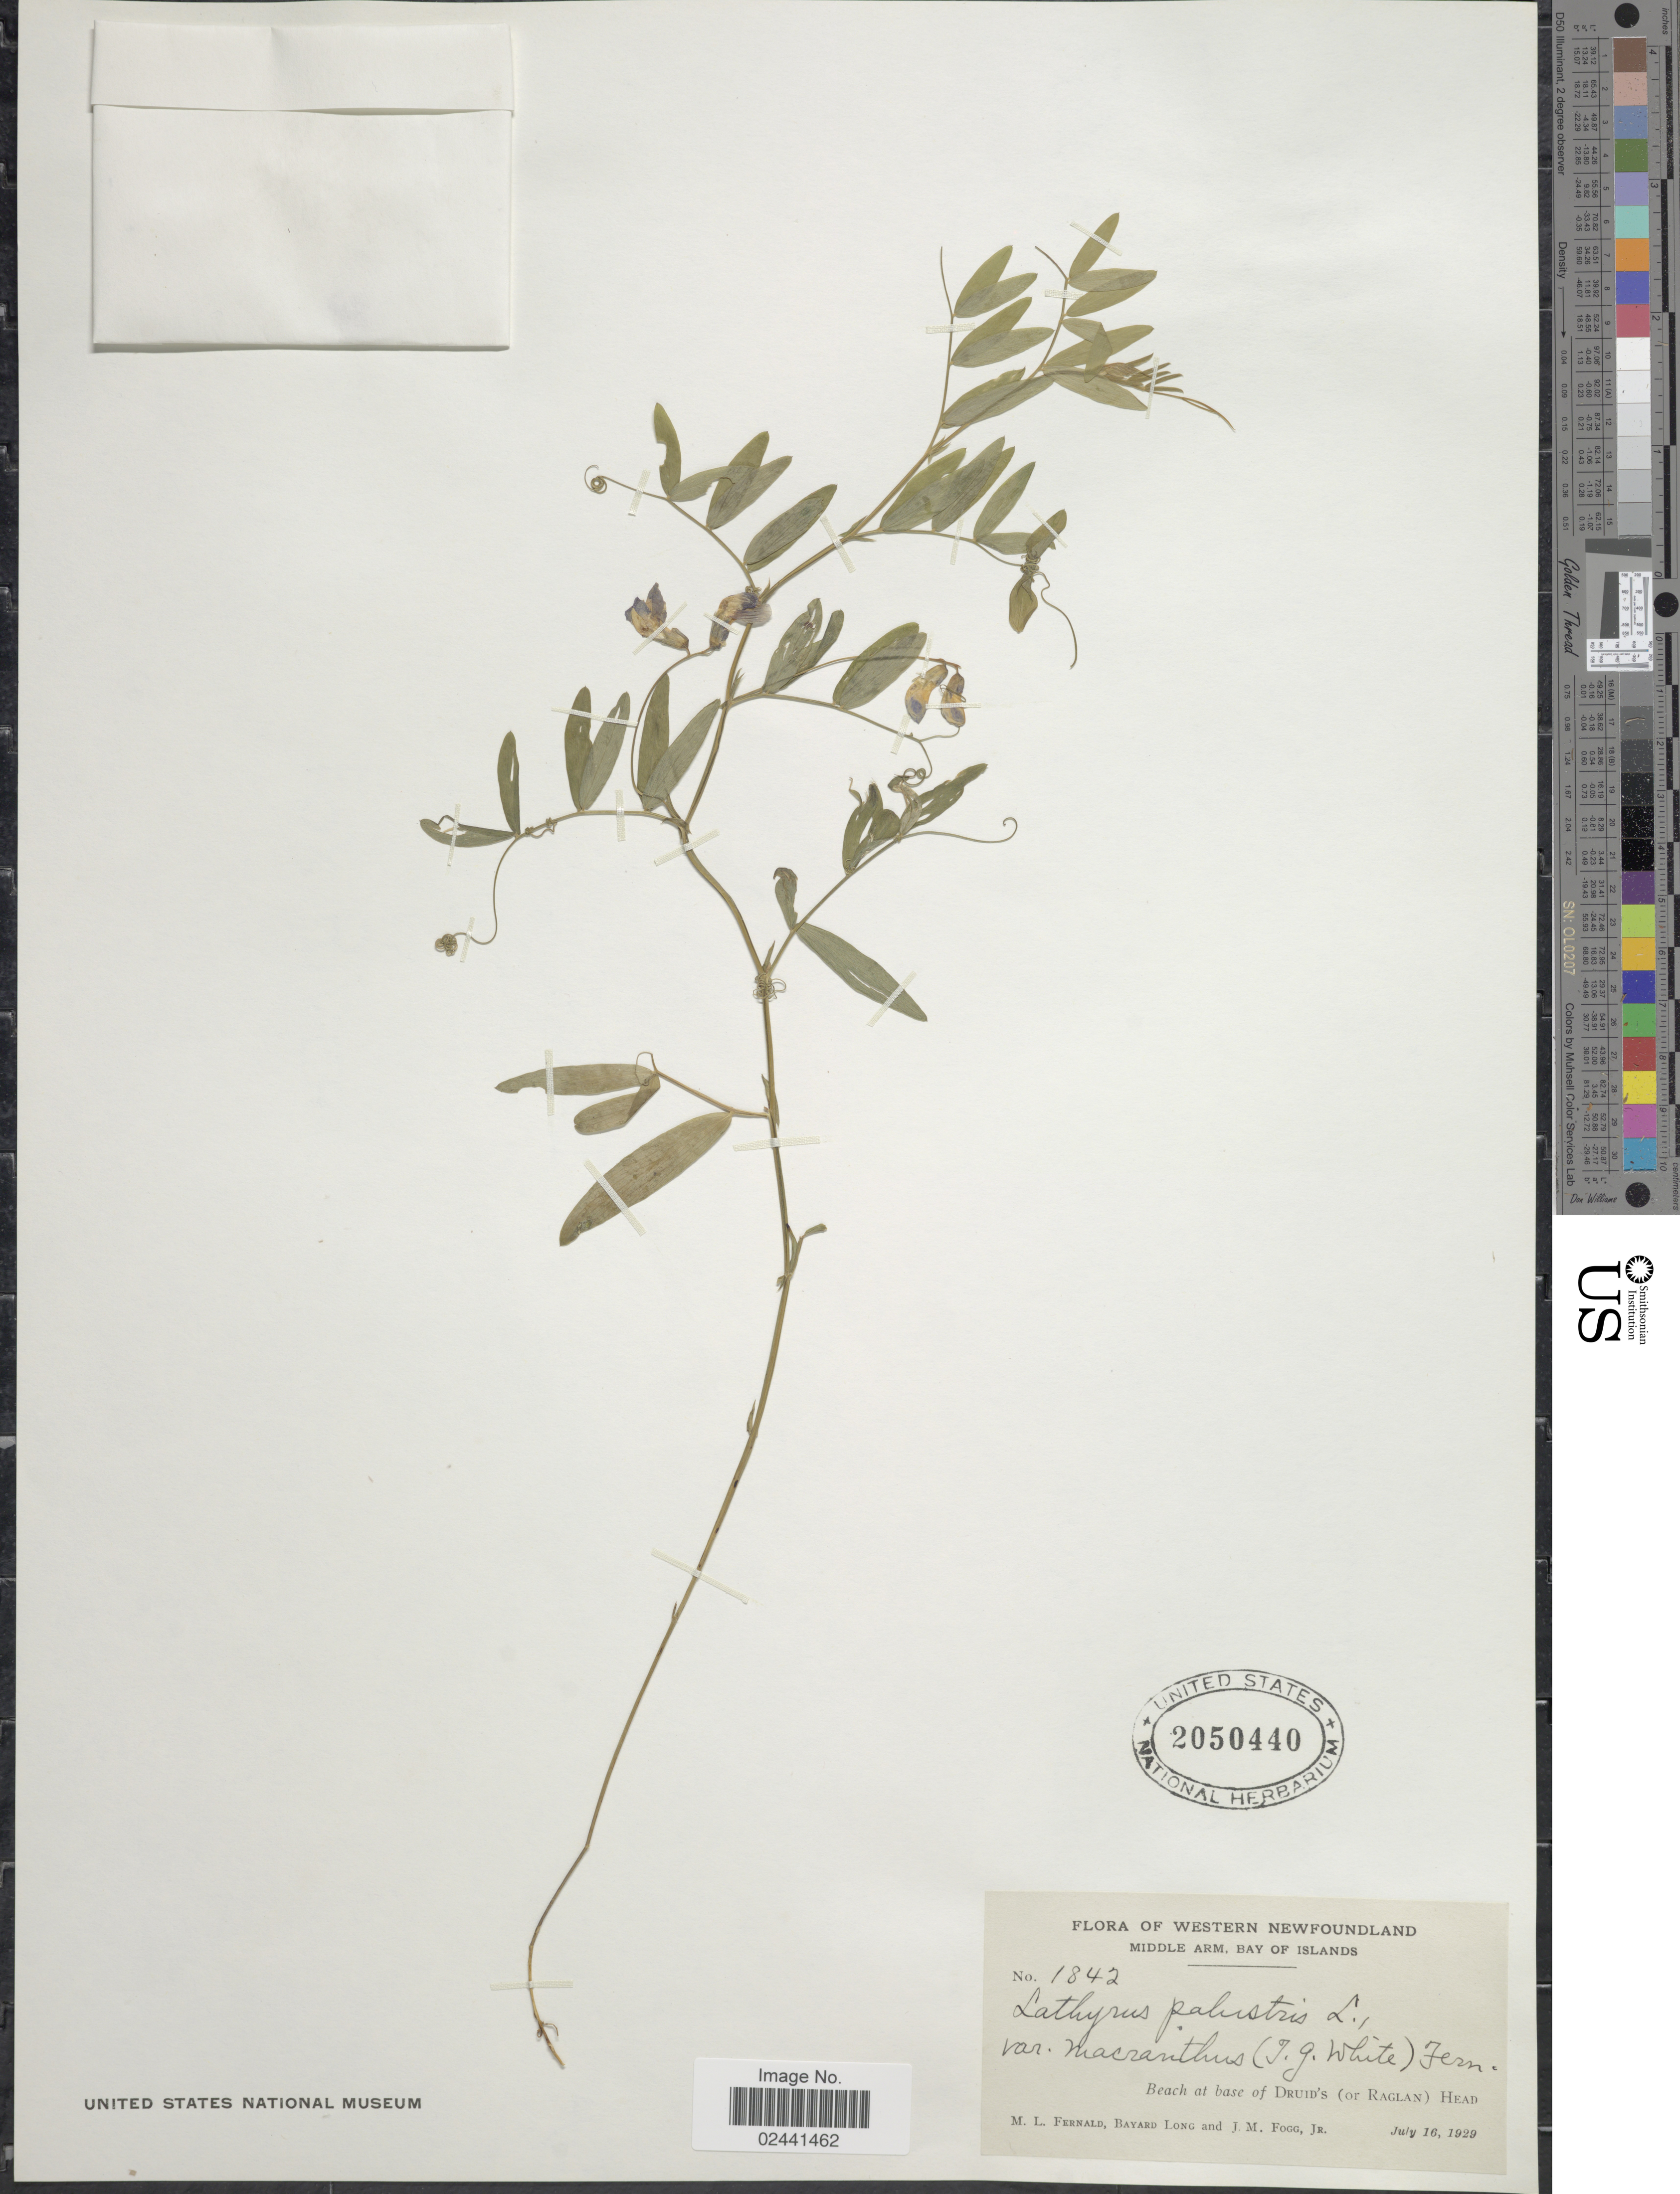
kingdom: Plantae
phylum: Tracheophyta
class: Magnoliopsida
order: Fabales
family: Fabaceae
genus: Lathyrus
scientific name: Lathyrus palustris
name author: L.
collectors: M. L. Fernald, B. Long & J. Fogg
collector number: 1842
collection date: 1929-07-16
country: Canada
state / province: Newfoundland and Labrador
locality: Western Newfoundland, Middle Arm, Bay of Islands, Beach at base of Druid's (or Raglan) Head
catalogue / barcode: US 2050440